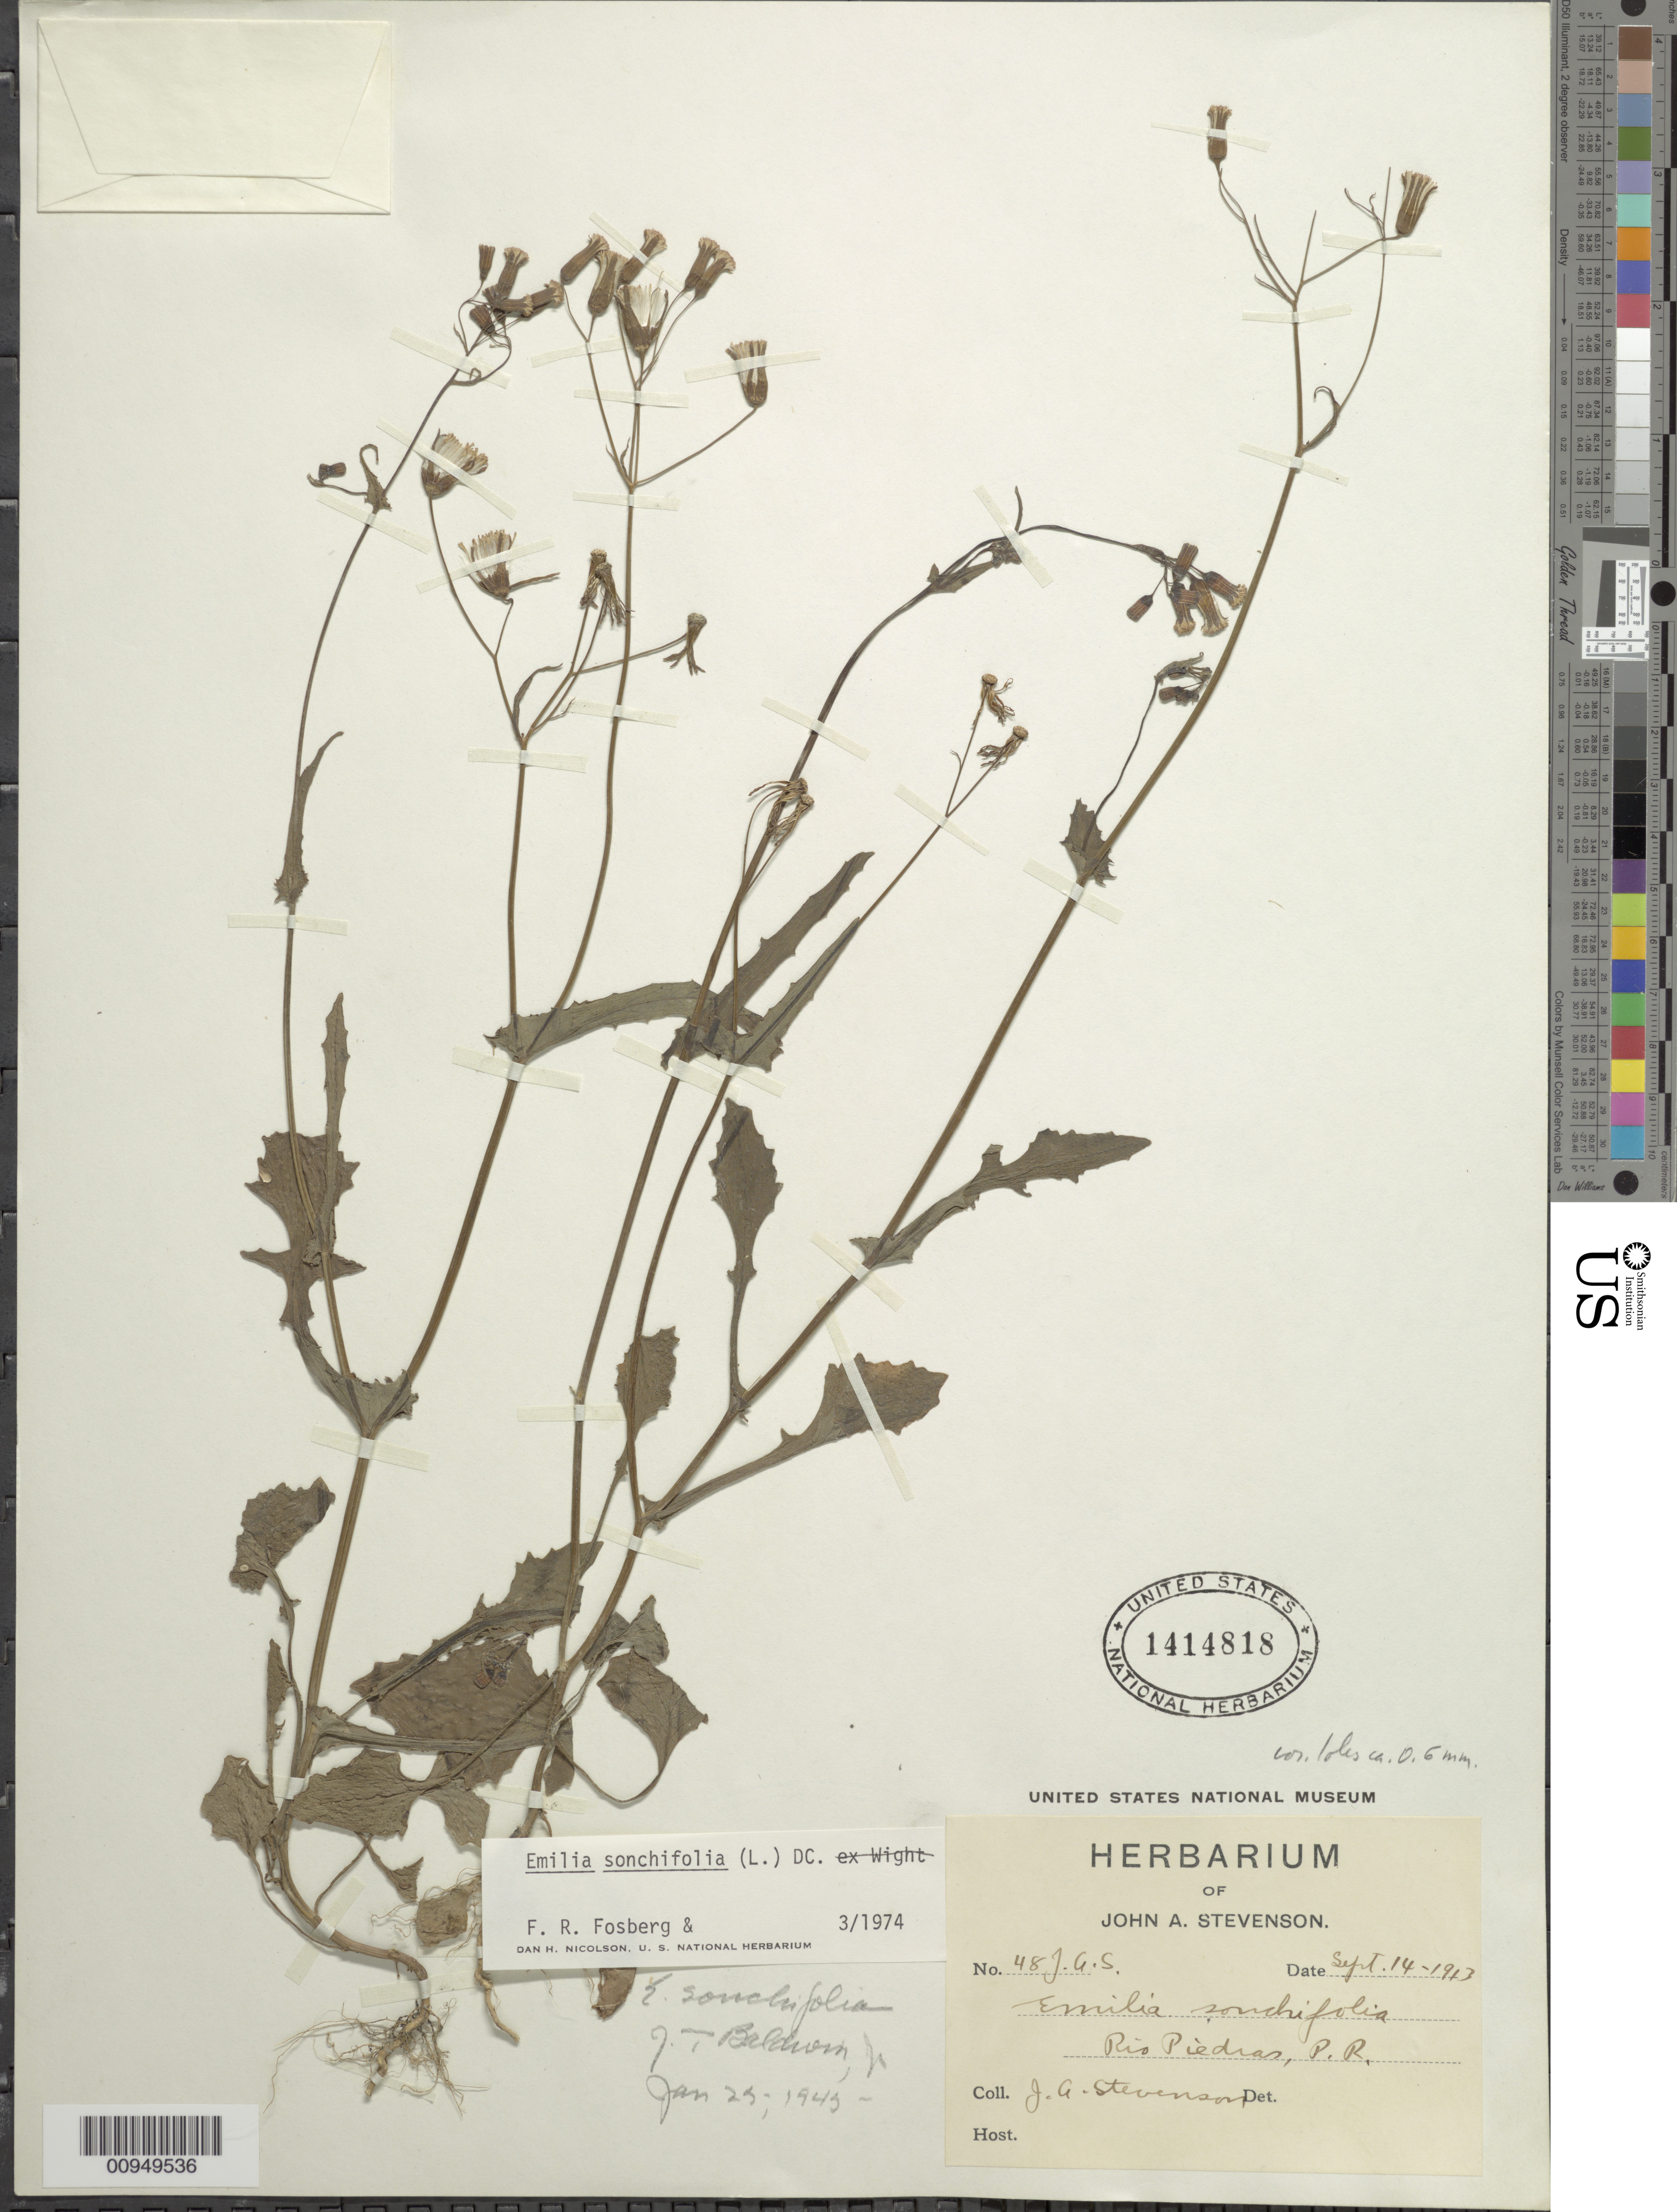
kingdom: Plantae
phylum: Tracheophyta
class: Magnoliopsida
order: Asterales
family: Asteraceae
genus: Emilia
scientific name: Emilia sonchifolia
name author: (L.) DC.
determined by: Fosberg, F. R.; Nicolson, D. H.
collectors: J. Stevenson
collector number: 48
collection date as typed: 14 Sep 1913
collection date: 1913-09-14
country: Puerto Rico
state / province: San Juan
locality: Rio Piedras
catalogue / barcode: US 1414818